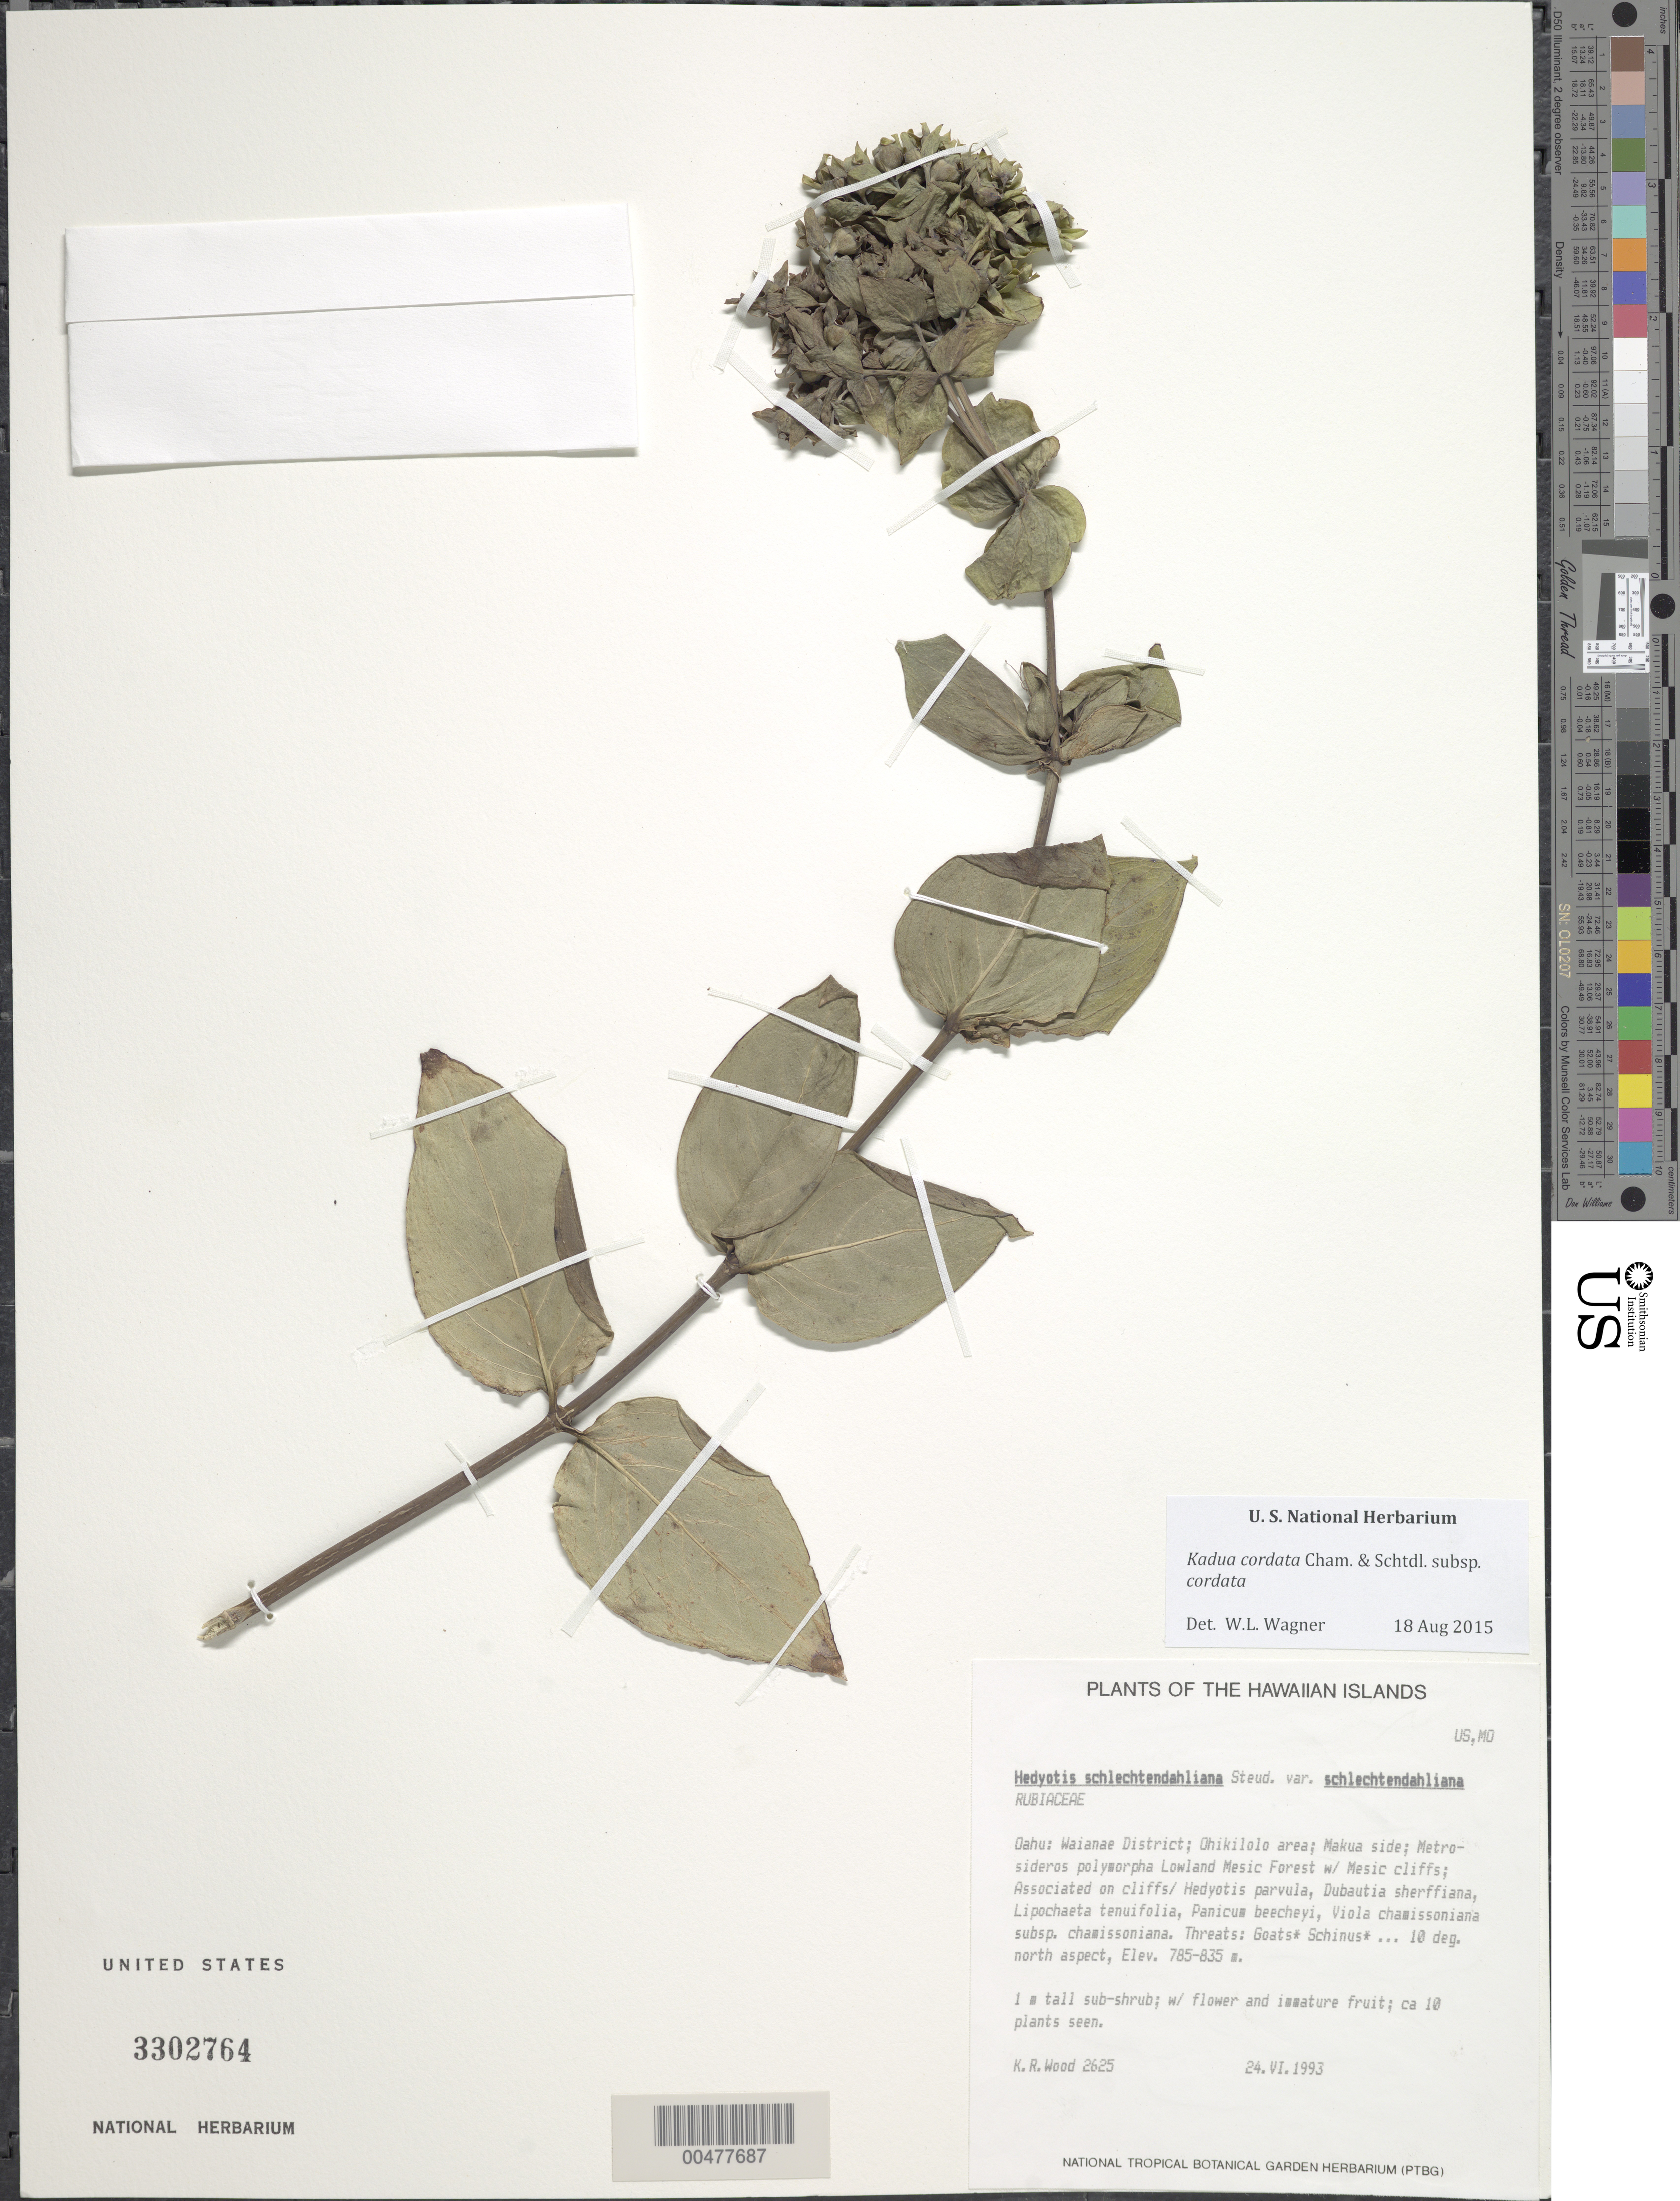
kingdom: Plantae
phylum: Tracheophyta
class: Magnoliopsida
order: Gentianales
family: Rubiaceae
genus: Kadua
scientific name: Kadua cordata subsp. cordata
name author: Cham. & Schltdl.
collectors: K. R. Wood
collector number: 2625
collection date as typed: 24 Jun 1993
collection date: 1993-06-24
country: United States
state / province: Hawaii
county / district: Honolulu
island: Oahu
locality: Waianae Dist., Ohikilolo area, Makua side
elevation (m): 785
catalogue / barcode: US 3302764